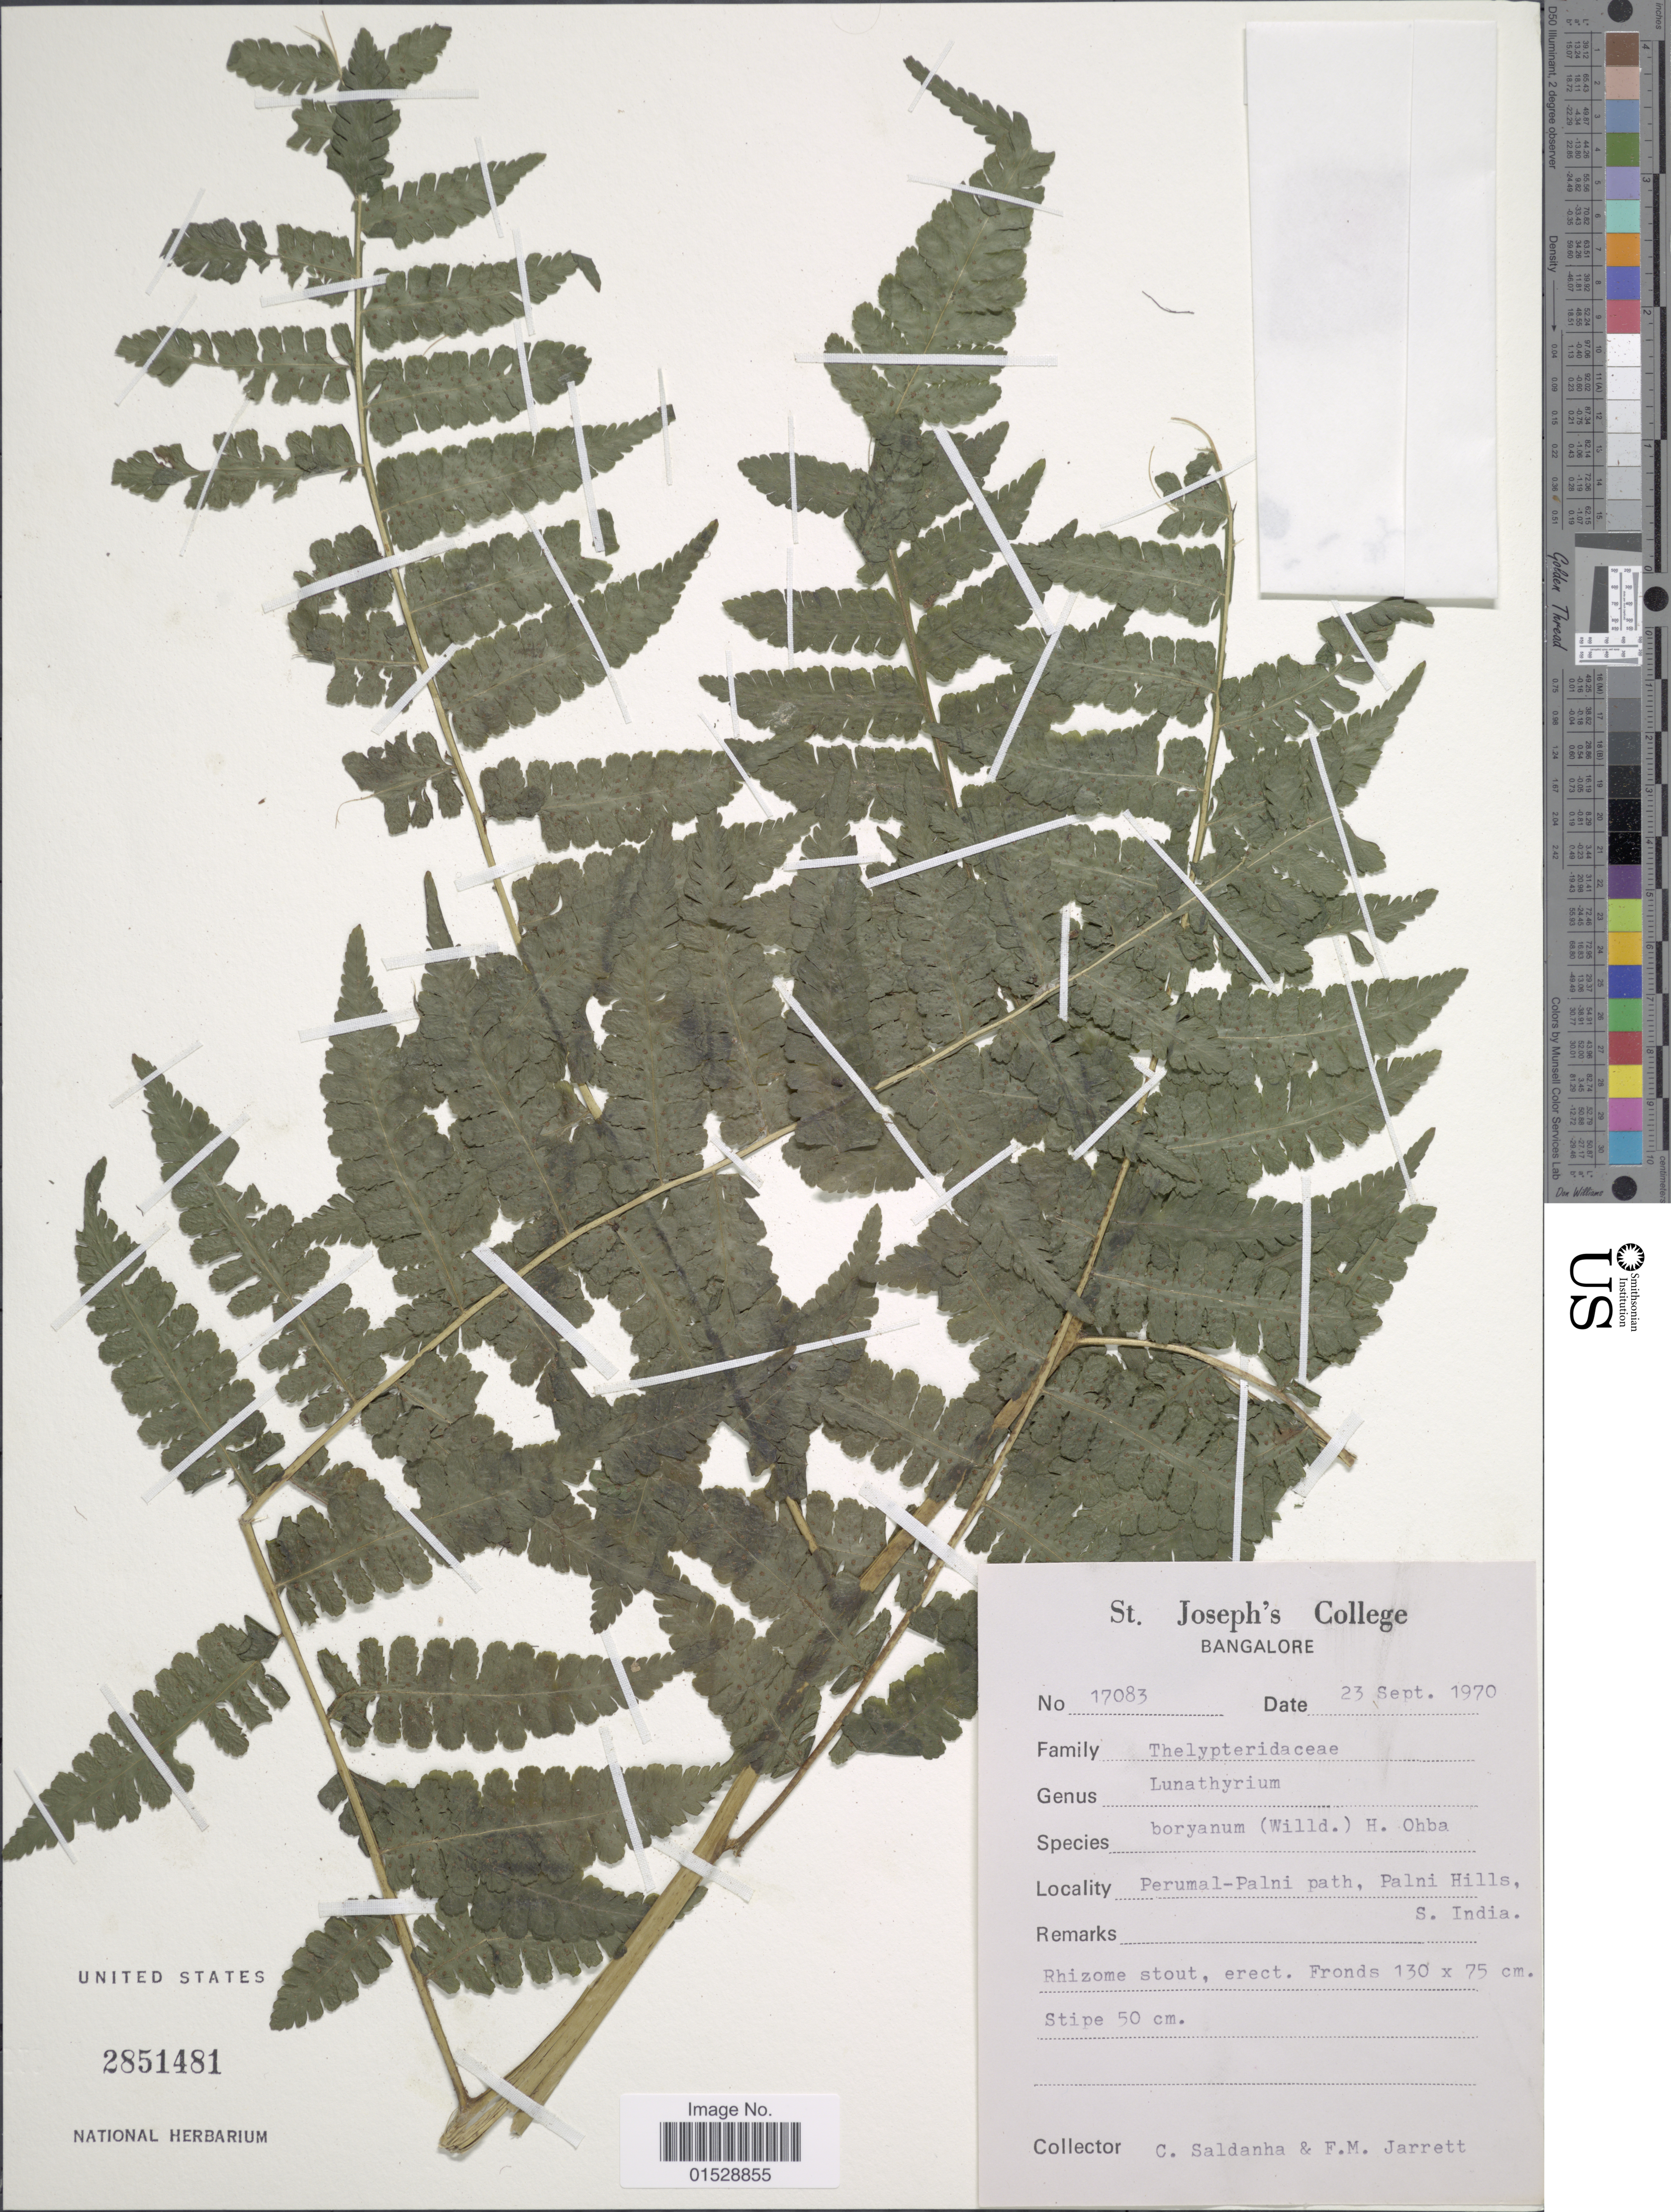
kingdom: Plantae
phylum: Tracheophyta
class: Polypodiopsida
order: Polypodiales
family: Athyriaceae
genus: Deparia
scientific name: Deparia boryana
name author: (Willd.) M. Kato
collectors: C. Saldanha & F. M. Jarrett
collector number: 17083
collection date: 1970-09-23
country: India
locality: Peramul-Palni path, Palni Hills, S. India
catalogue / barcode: US 2851481